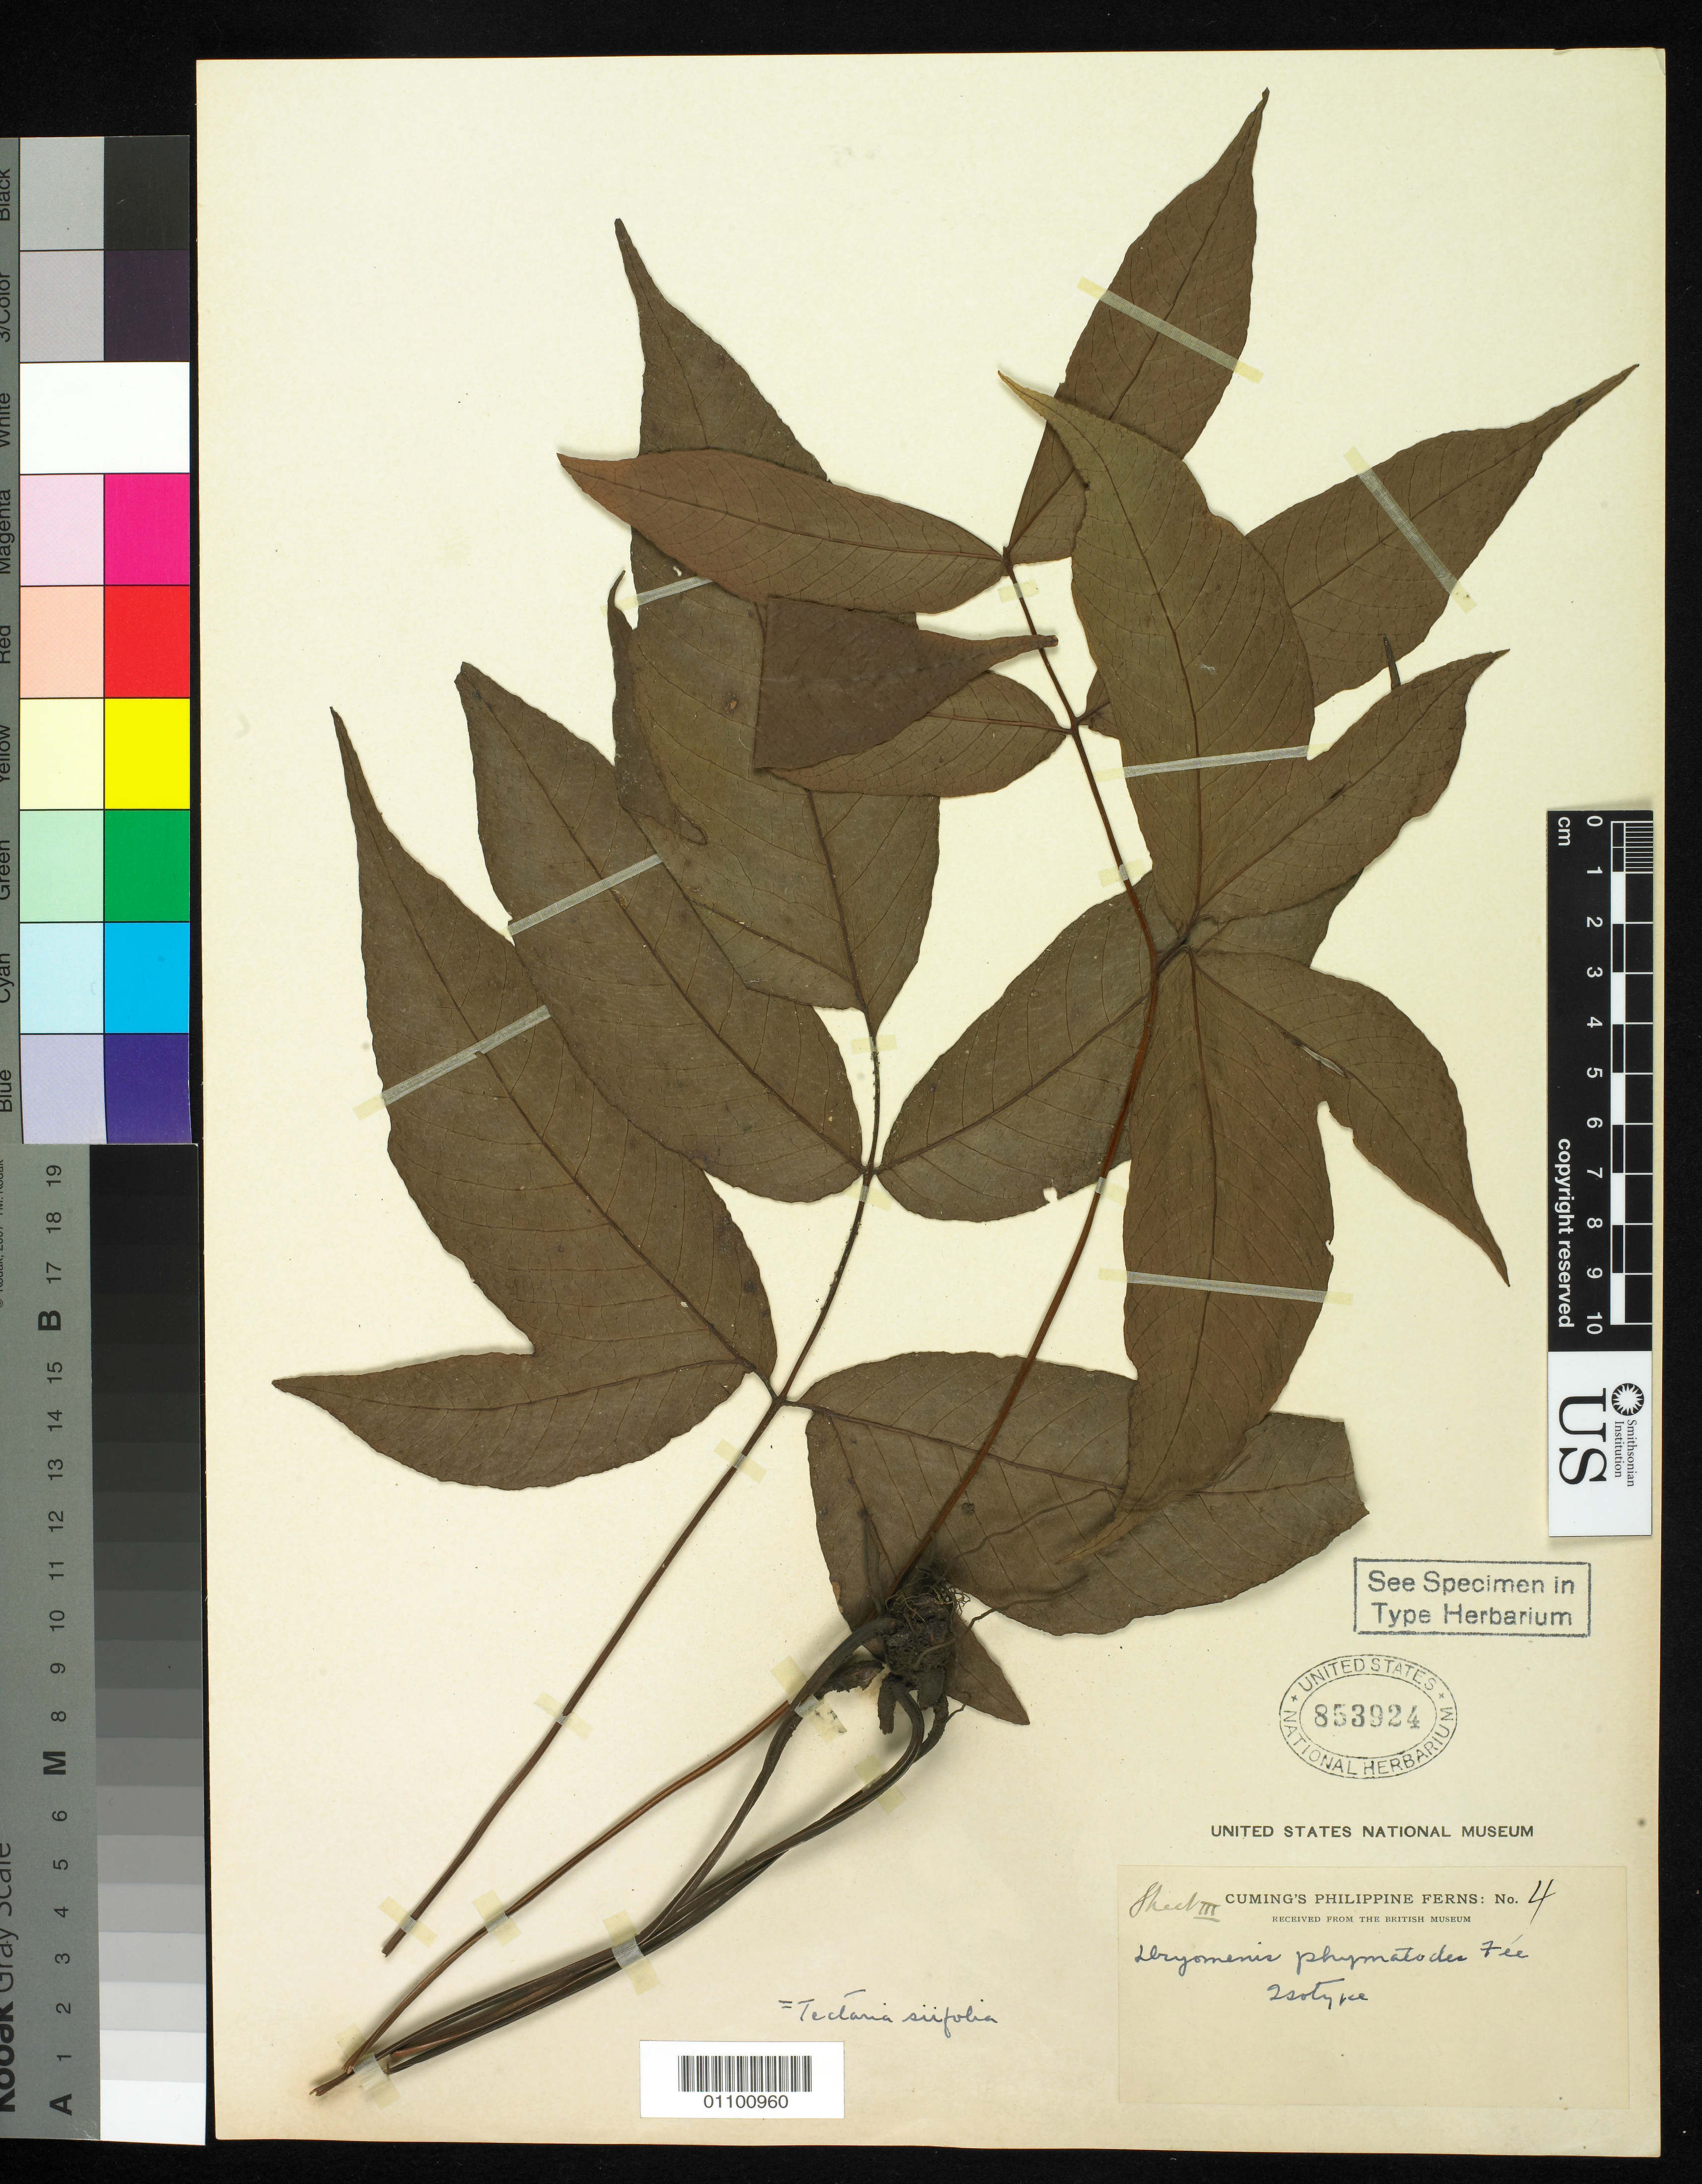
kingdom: Plantae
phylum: Tracheophyta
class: Polypodiopsida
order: Polypodiales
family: Tectariaceae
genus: Dryomenis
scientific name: Dryomenis phymatodes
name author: Fée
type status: Isotype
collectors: H. Cuming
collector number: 4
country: Philippines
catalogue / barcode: US 853924